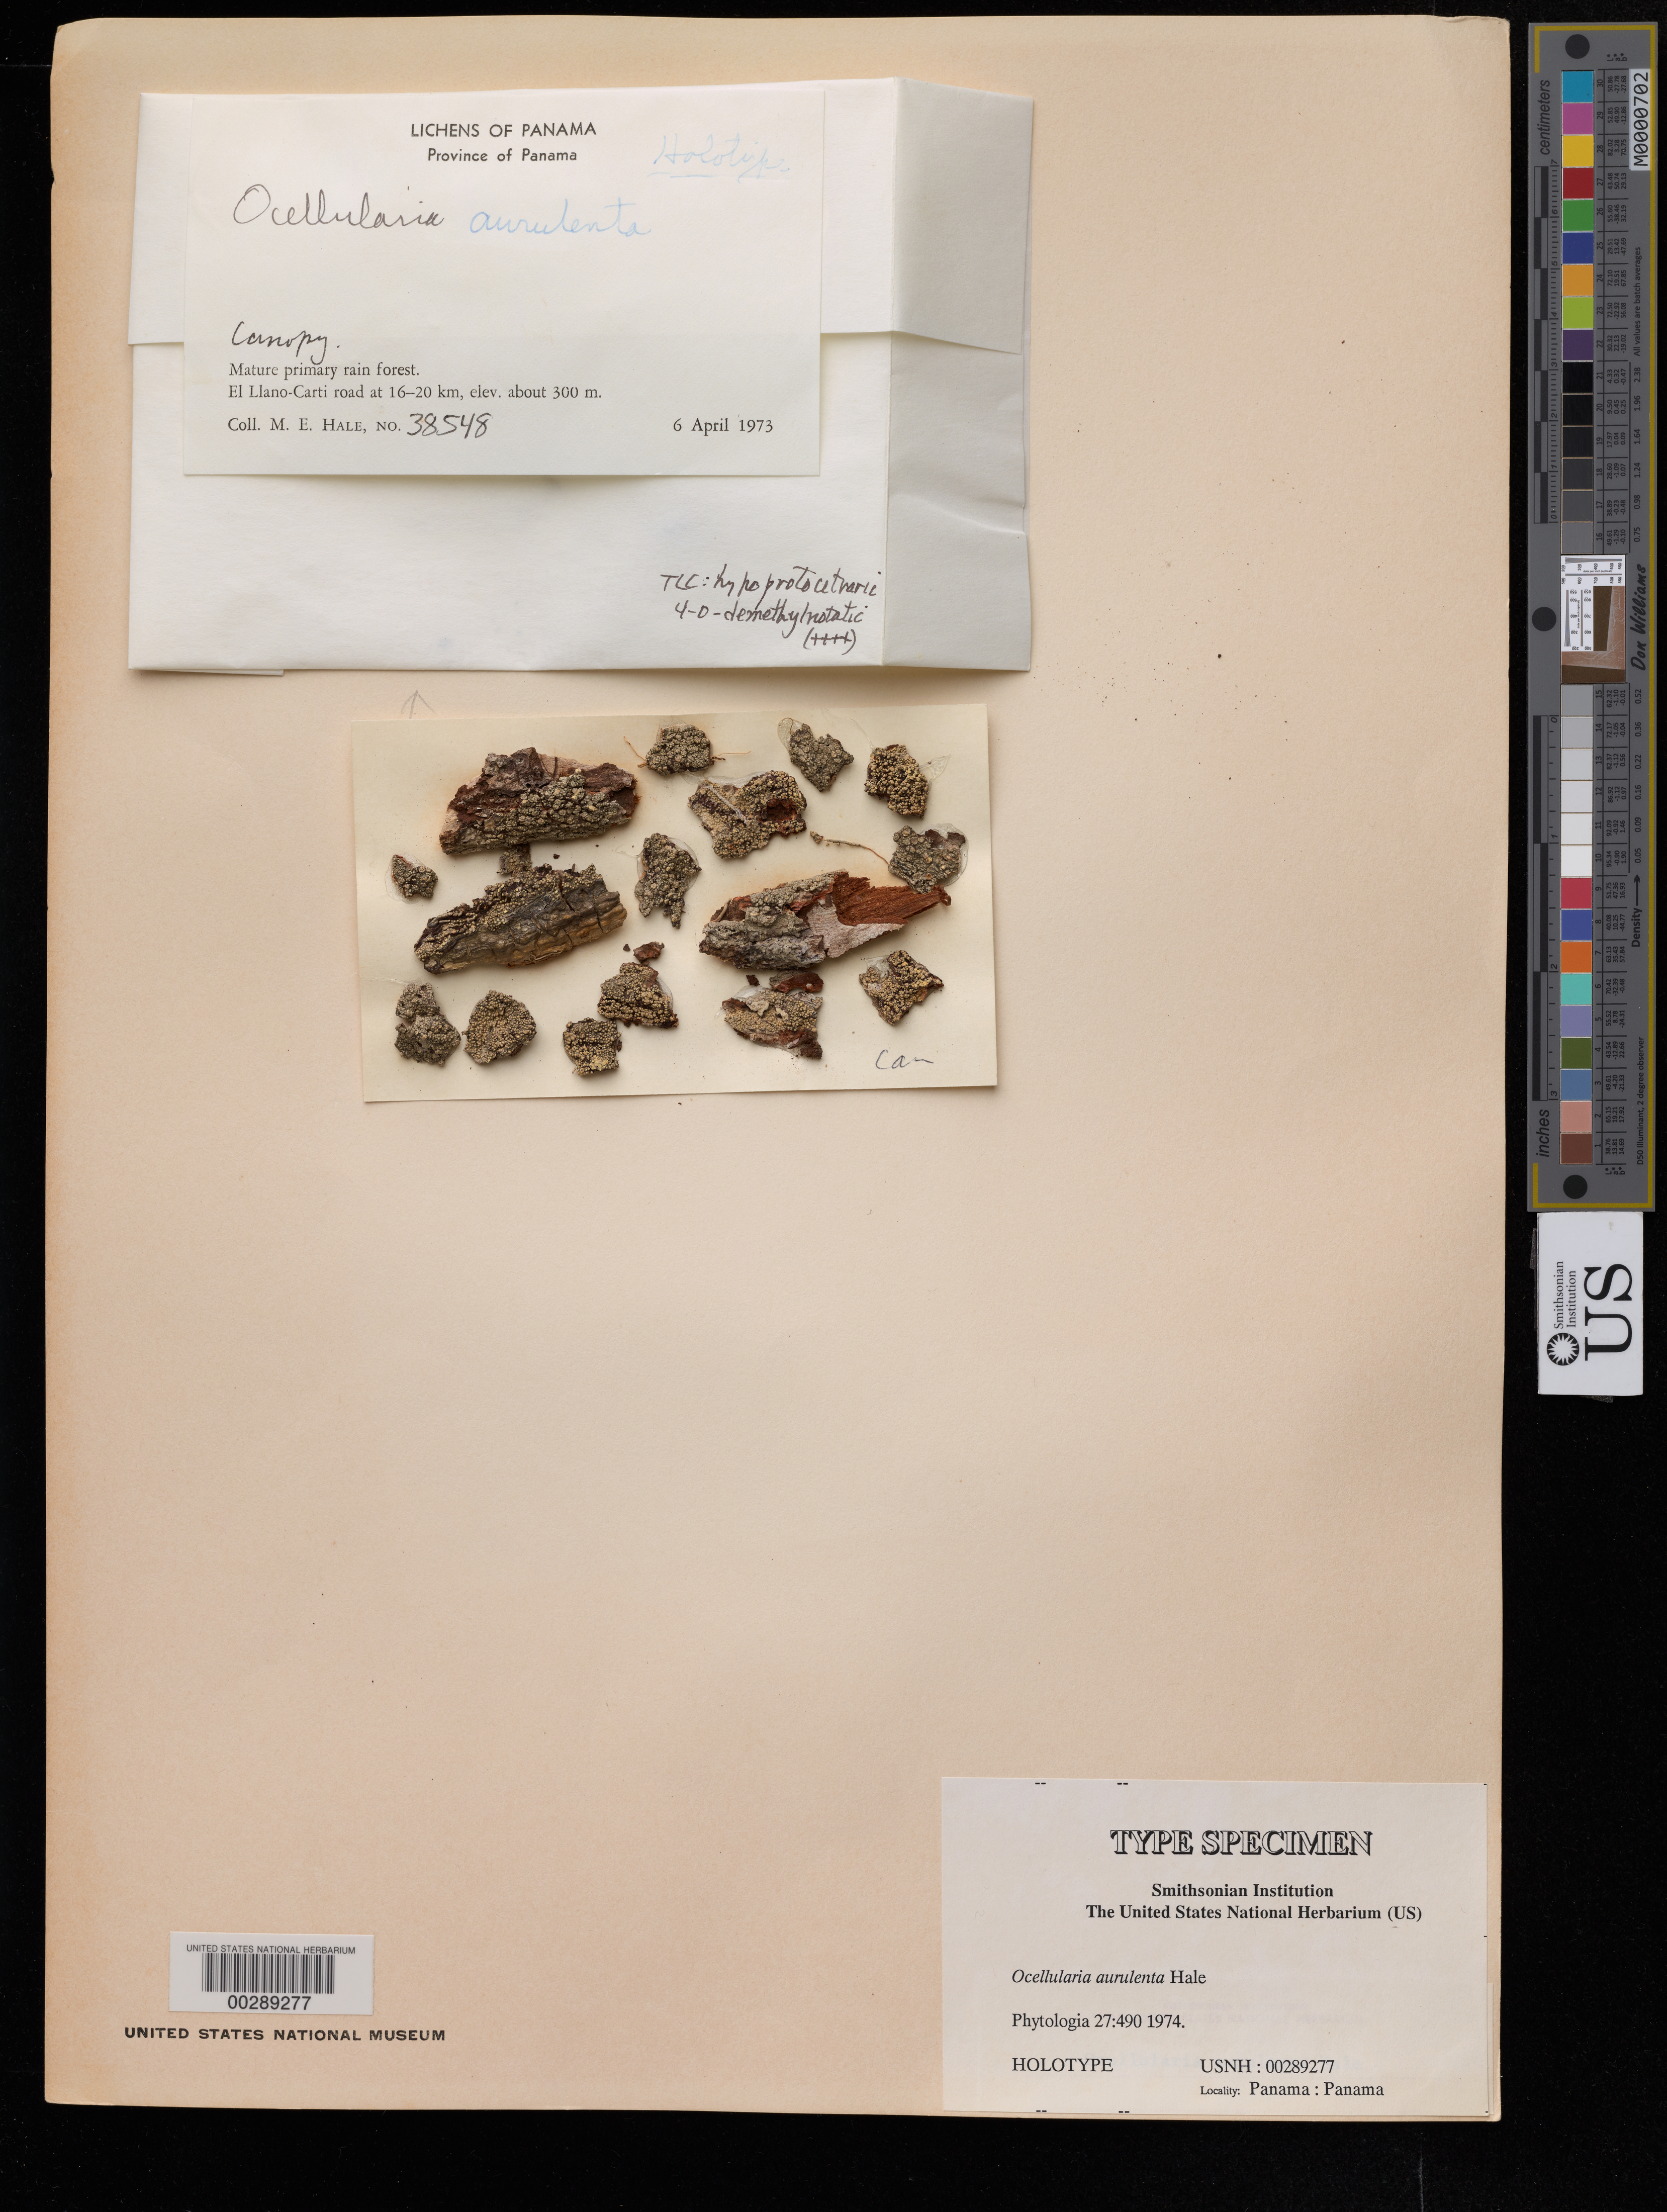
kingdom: Fungi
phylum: Ascomycota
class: Lecanoromycetes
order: Ostropales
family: Graphidaceae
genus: Ocellularia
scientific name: Ocellularia aurulenta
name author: Hale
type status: Holotype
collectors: M. Hale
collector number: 38548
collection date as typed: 06 Apr 1973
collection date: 1973-04-06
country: Panama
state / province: Panamá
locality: El Llano-Carti Road at 16-20 km,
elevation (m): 300